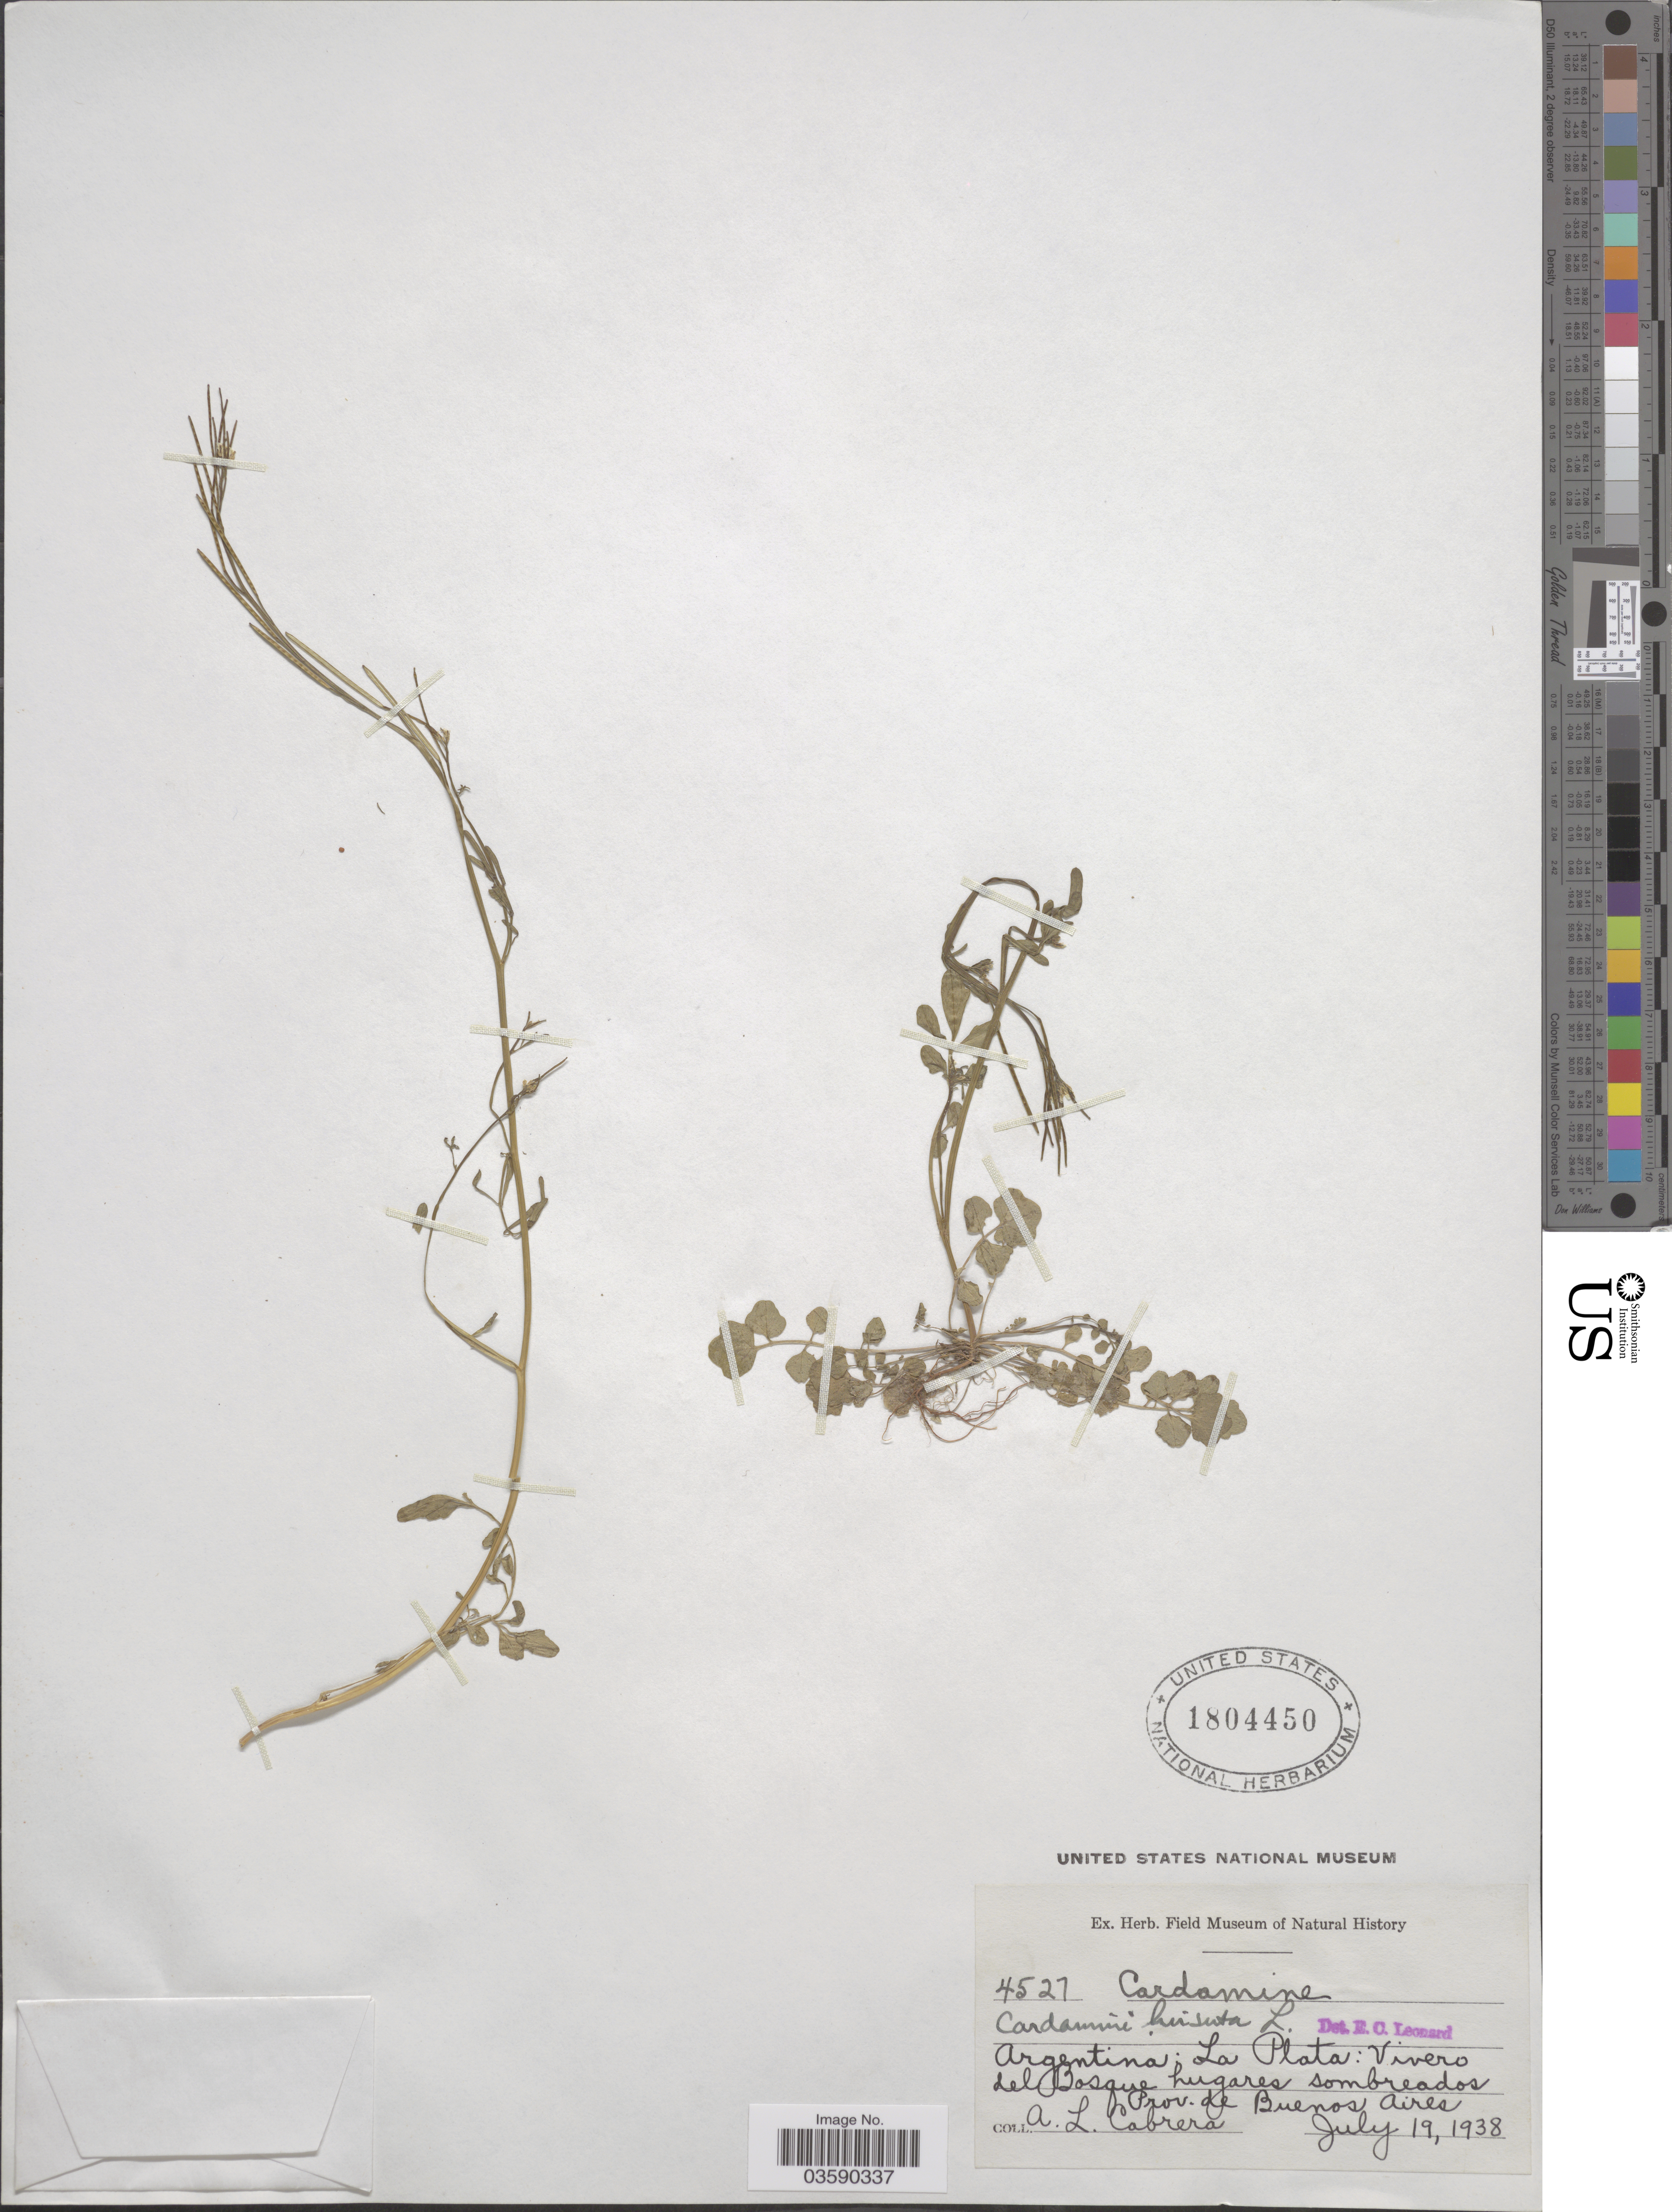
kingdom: Plantae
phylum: Tracheophyta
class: Magnoliopsida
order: Brassicales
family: Brassicaceae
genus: Cardamine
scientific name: Cardamine hirsuta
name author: L.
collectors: A. L. Cabrera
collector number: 4527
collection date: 1938-07-19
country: Argentina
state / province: Buenos Aires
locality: La Plata: vivero del Bosque Lugares sombreados.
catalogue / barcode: US 1804450